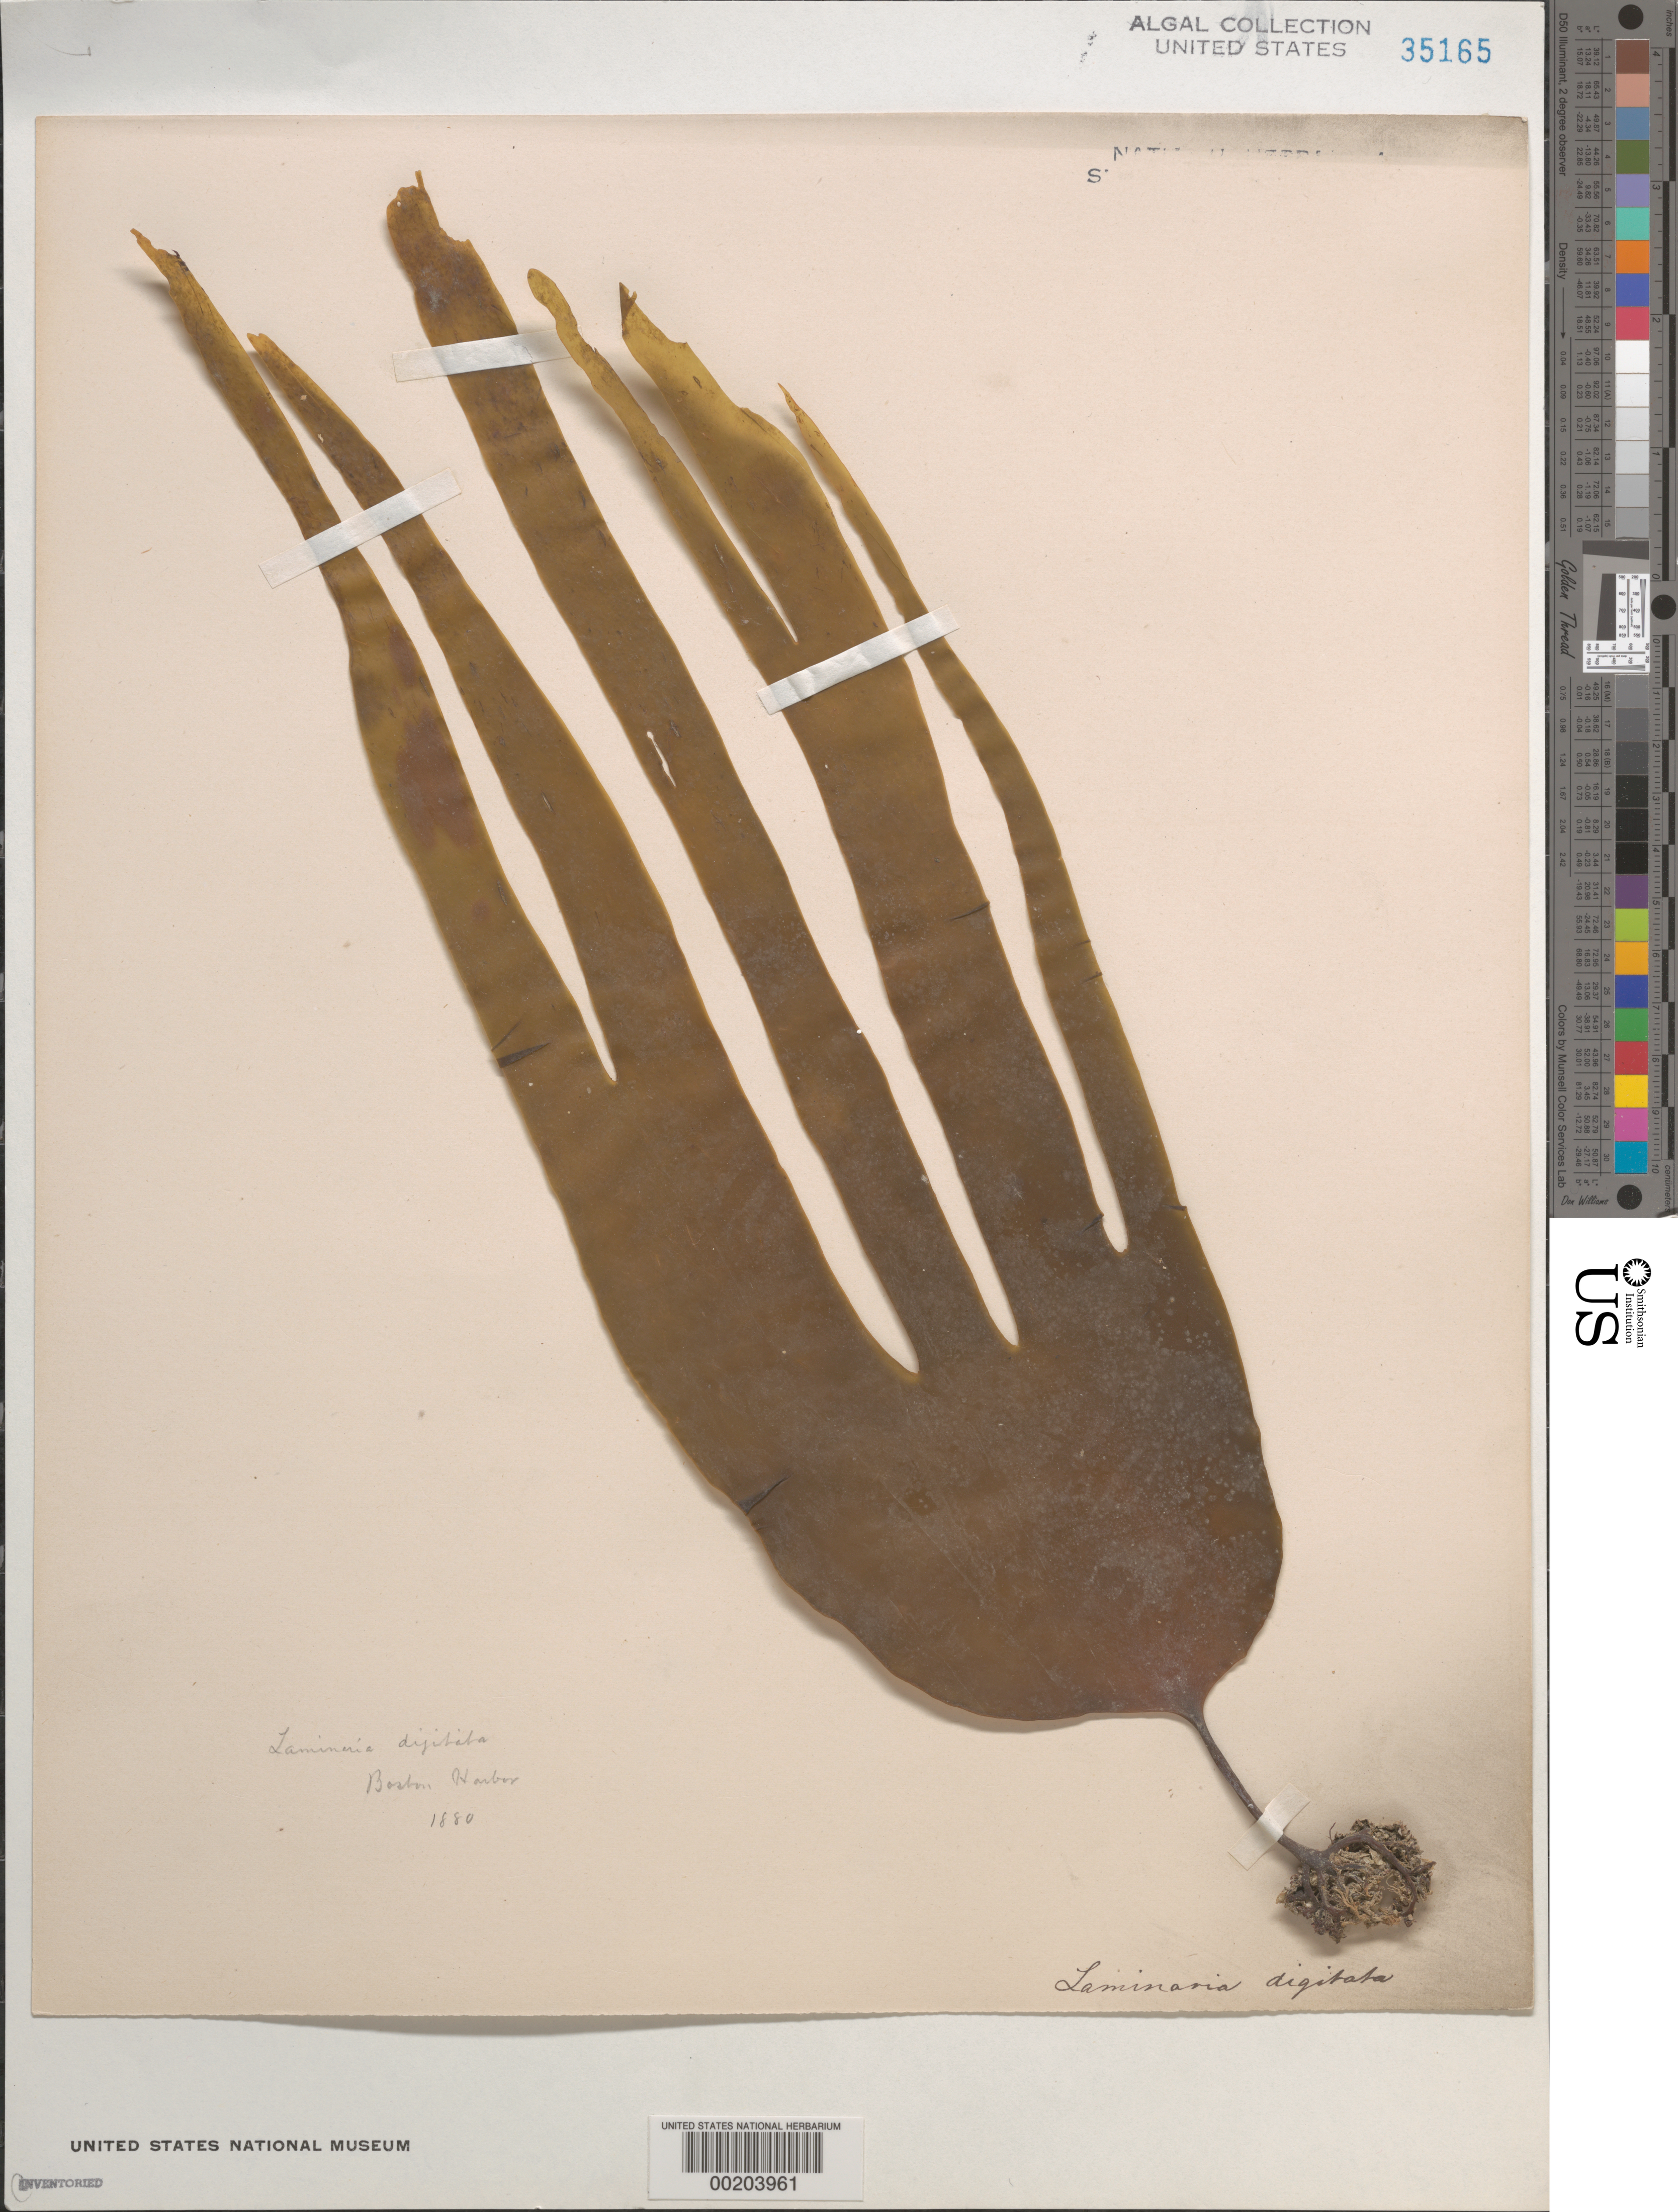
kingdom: Chromista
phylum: Ochrophyta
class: Phaeophyceae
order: Laminariales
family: Laminariaceae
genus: Laminaria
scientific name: Laminaria digitata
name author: (Hudson) J.V.Lamouroux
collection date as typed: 1880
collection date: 1880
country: United States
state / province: Massachusetts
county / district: Suffolk County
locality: Boston Harbor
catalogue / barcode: US 35165